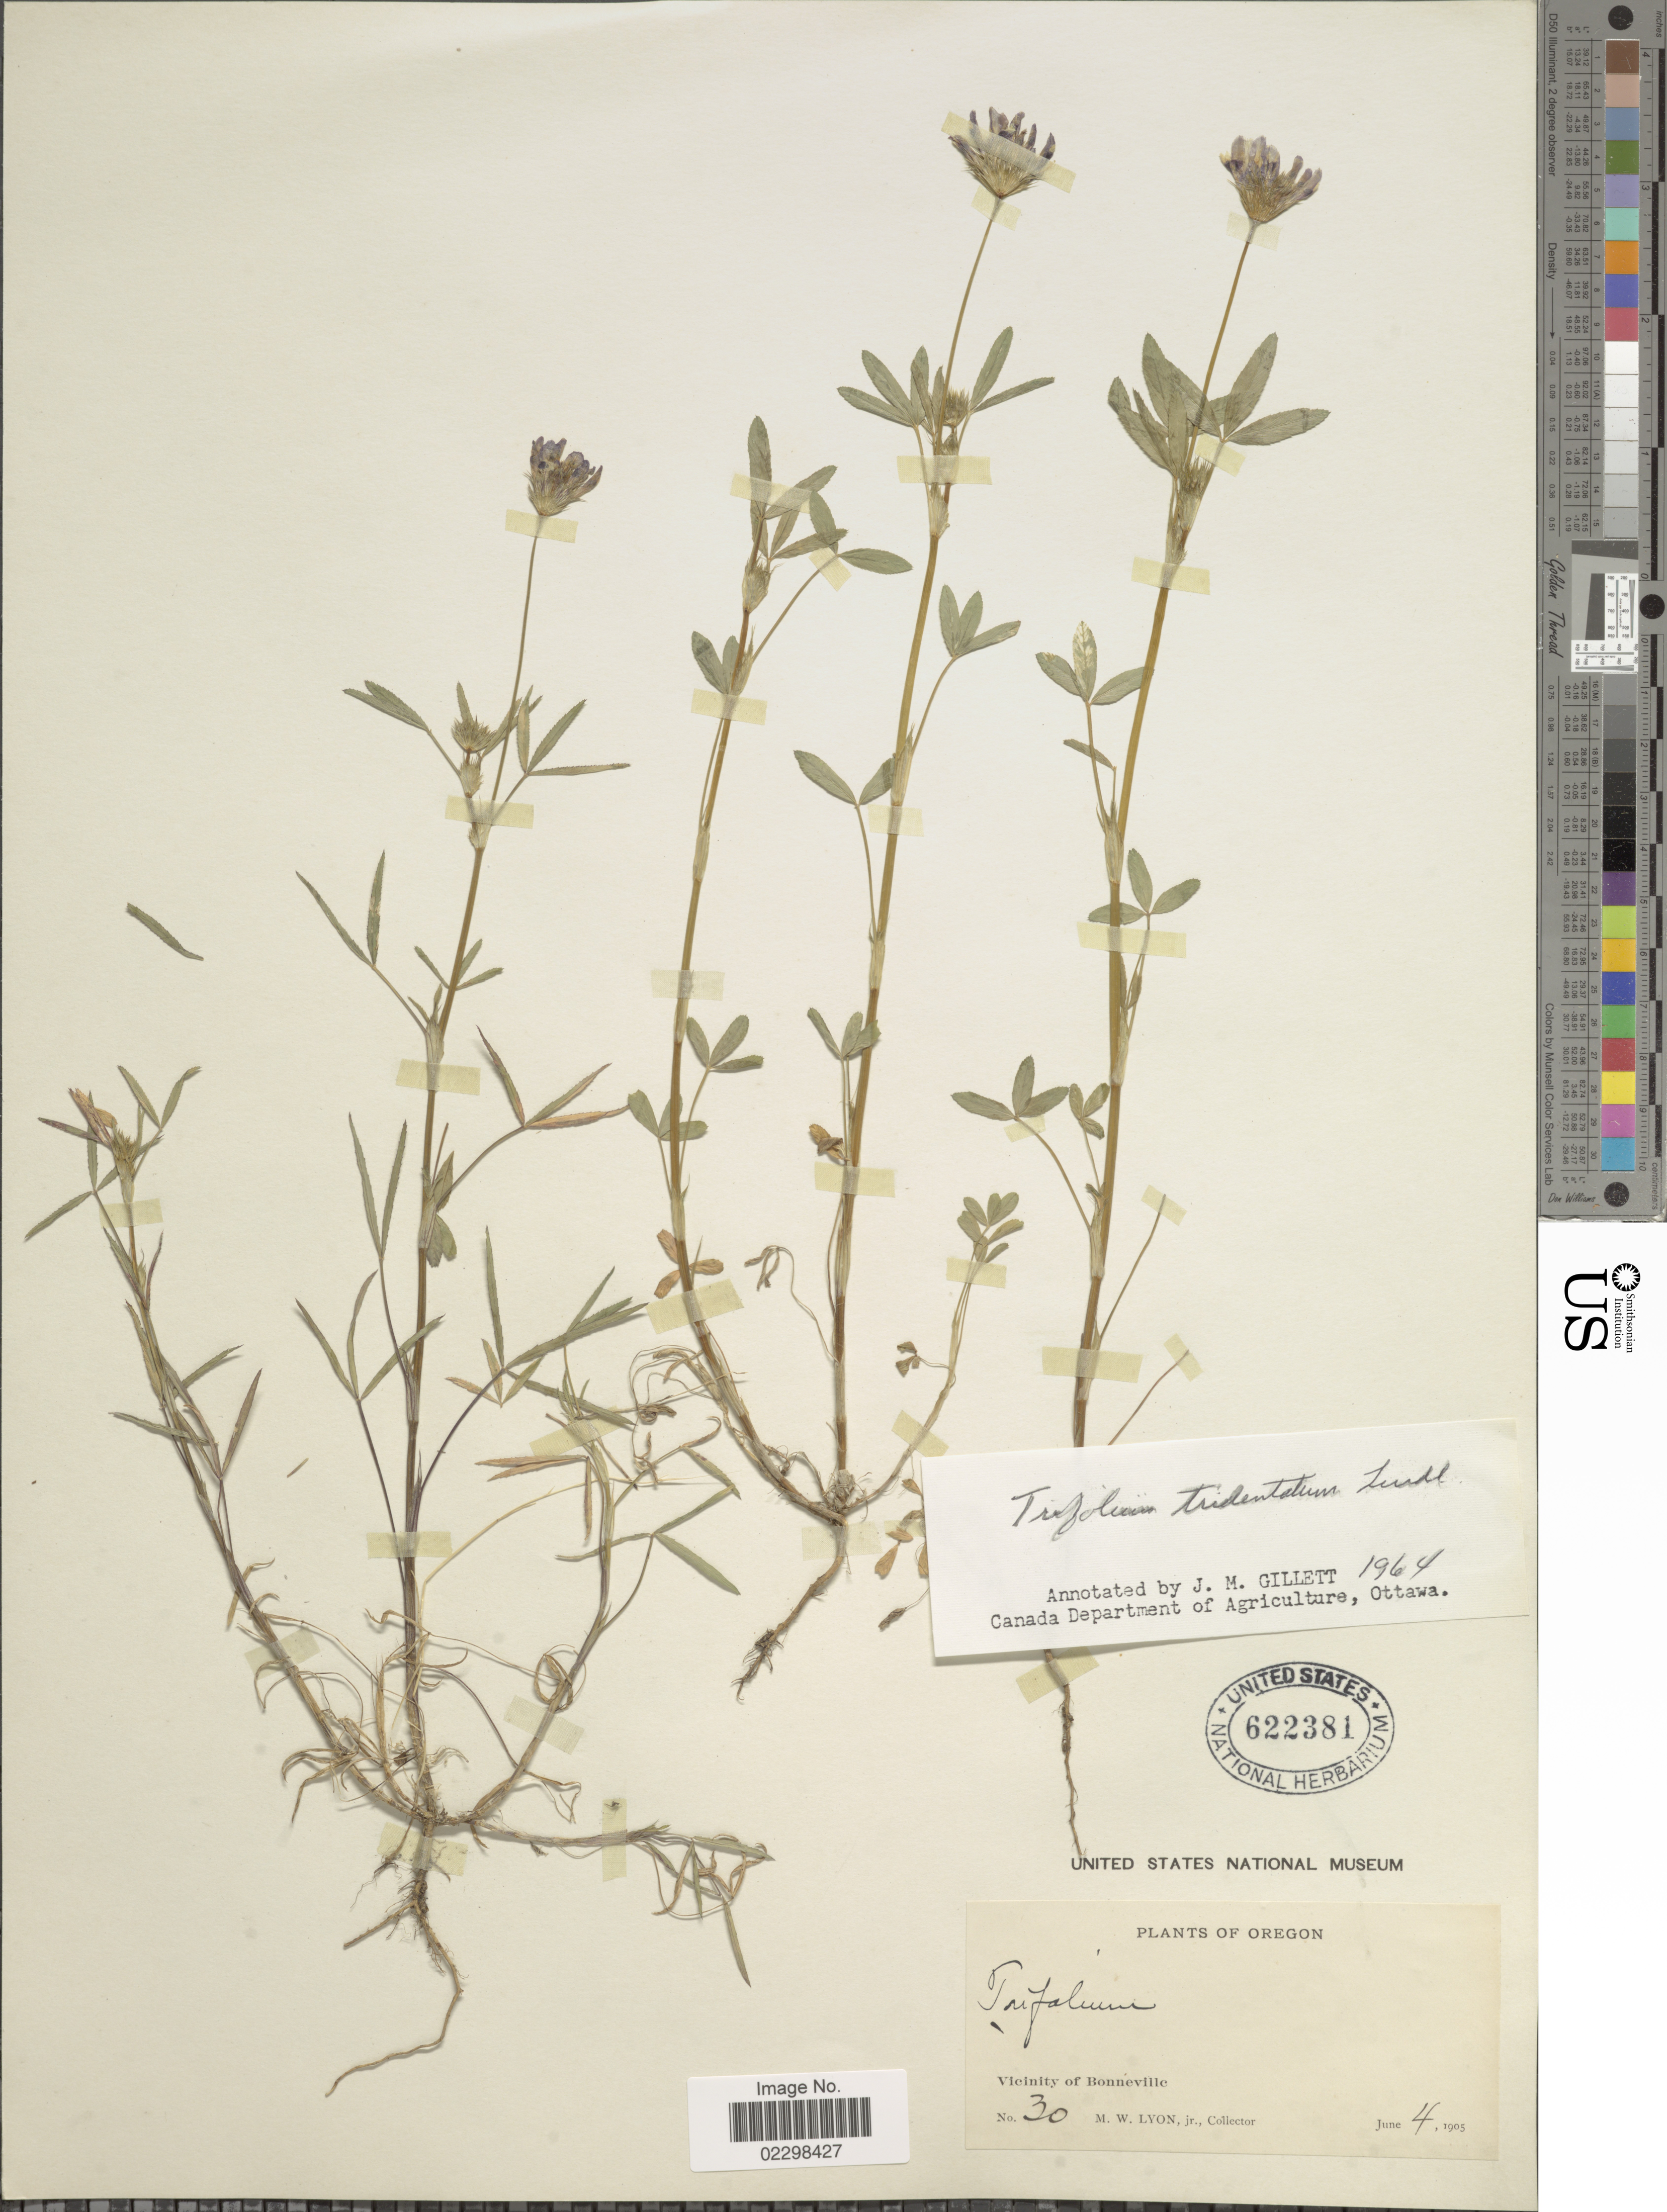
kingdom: Plantae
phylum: Tracheophyta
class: Magnoliopsida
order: Fabales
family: Fabaceae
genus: Trifolium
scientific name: Trifolium tridentatum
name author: Lindl.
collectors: M. Lyon Jr.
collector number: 30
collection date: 1905-06-04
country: United States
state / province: Oregon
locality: Vicinity of Bonneville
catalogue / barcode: US 622381